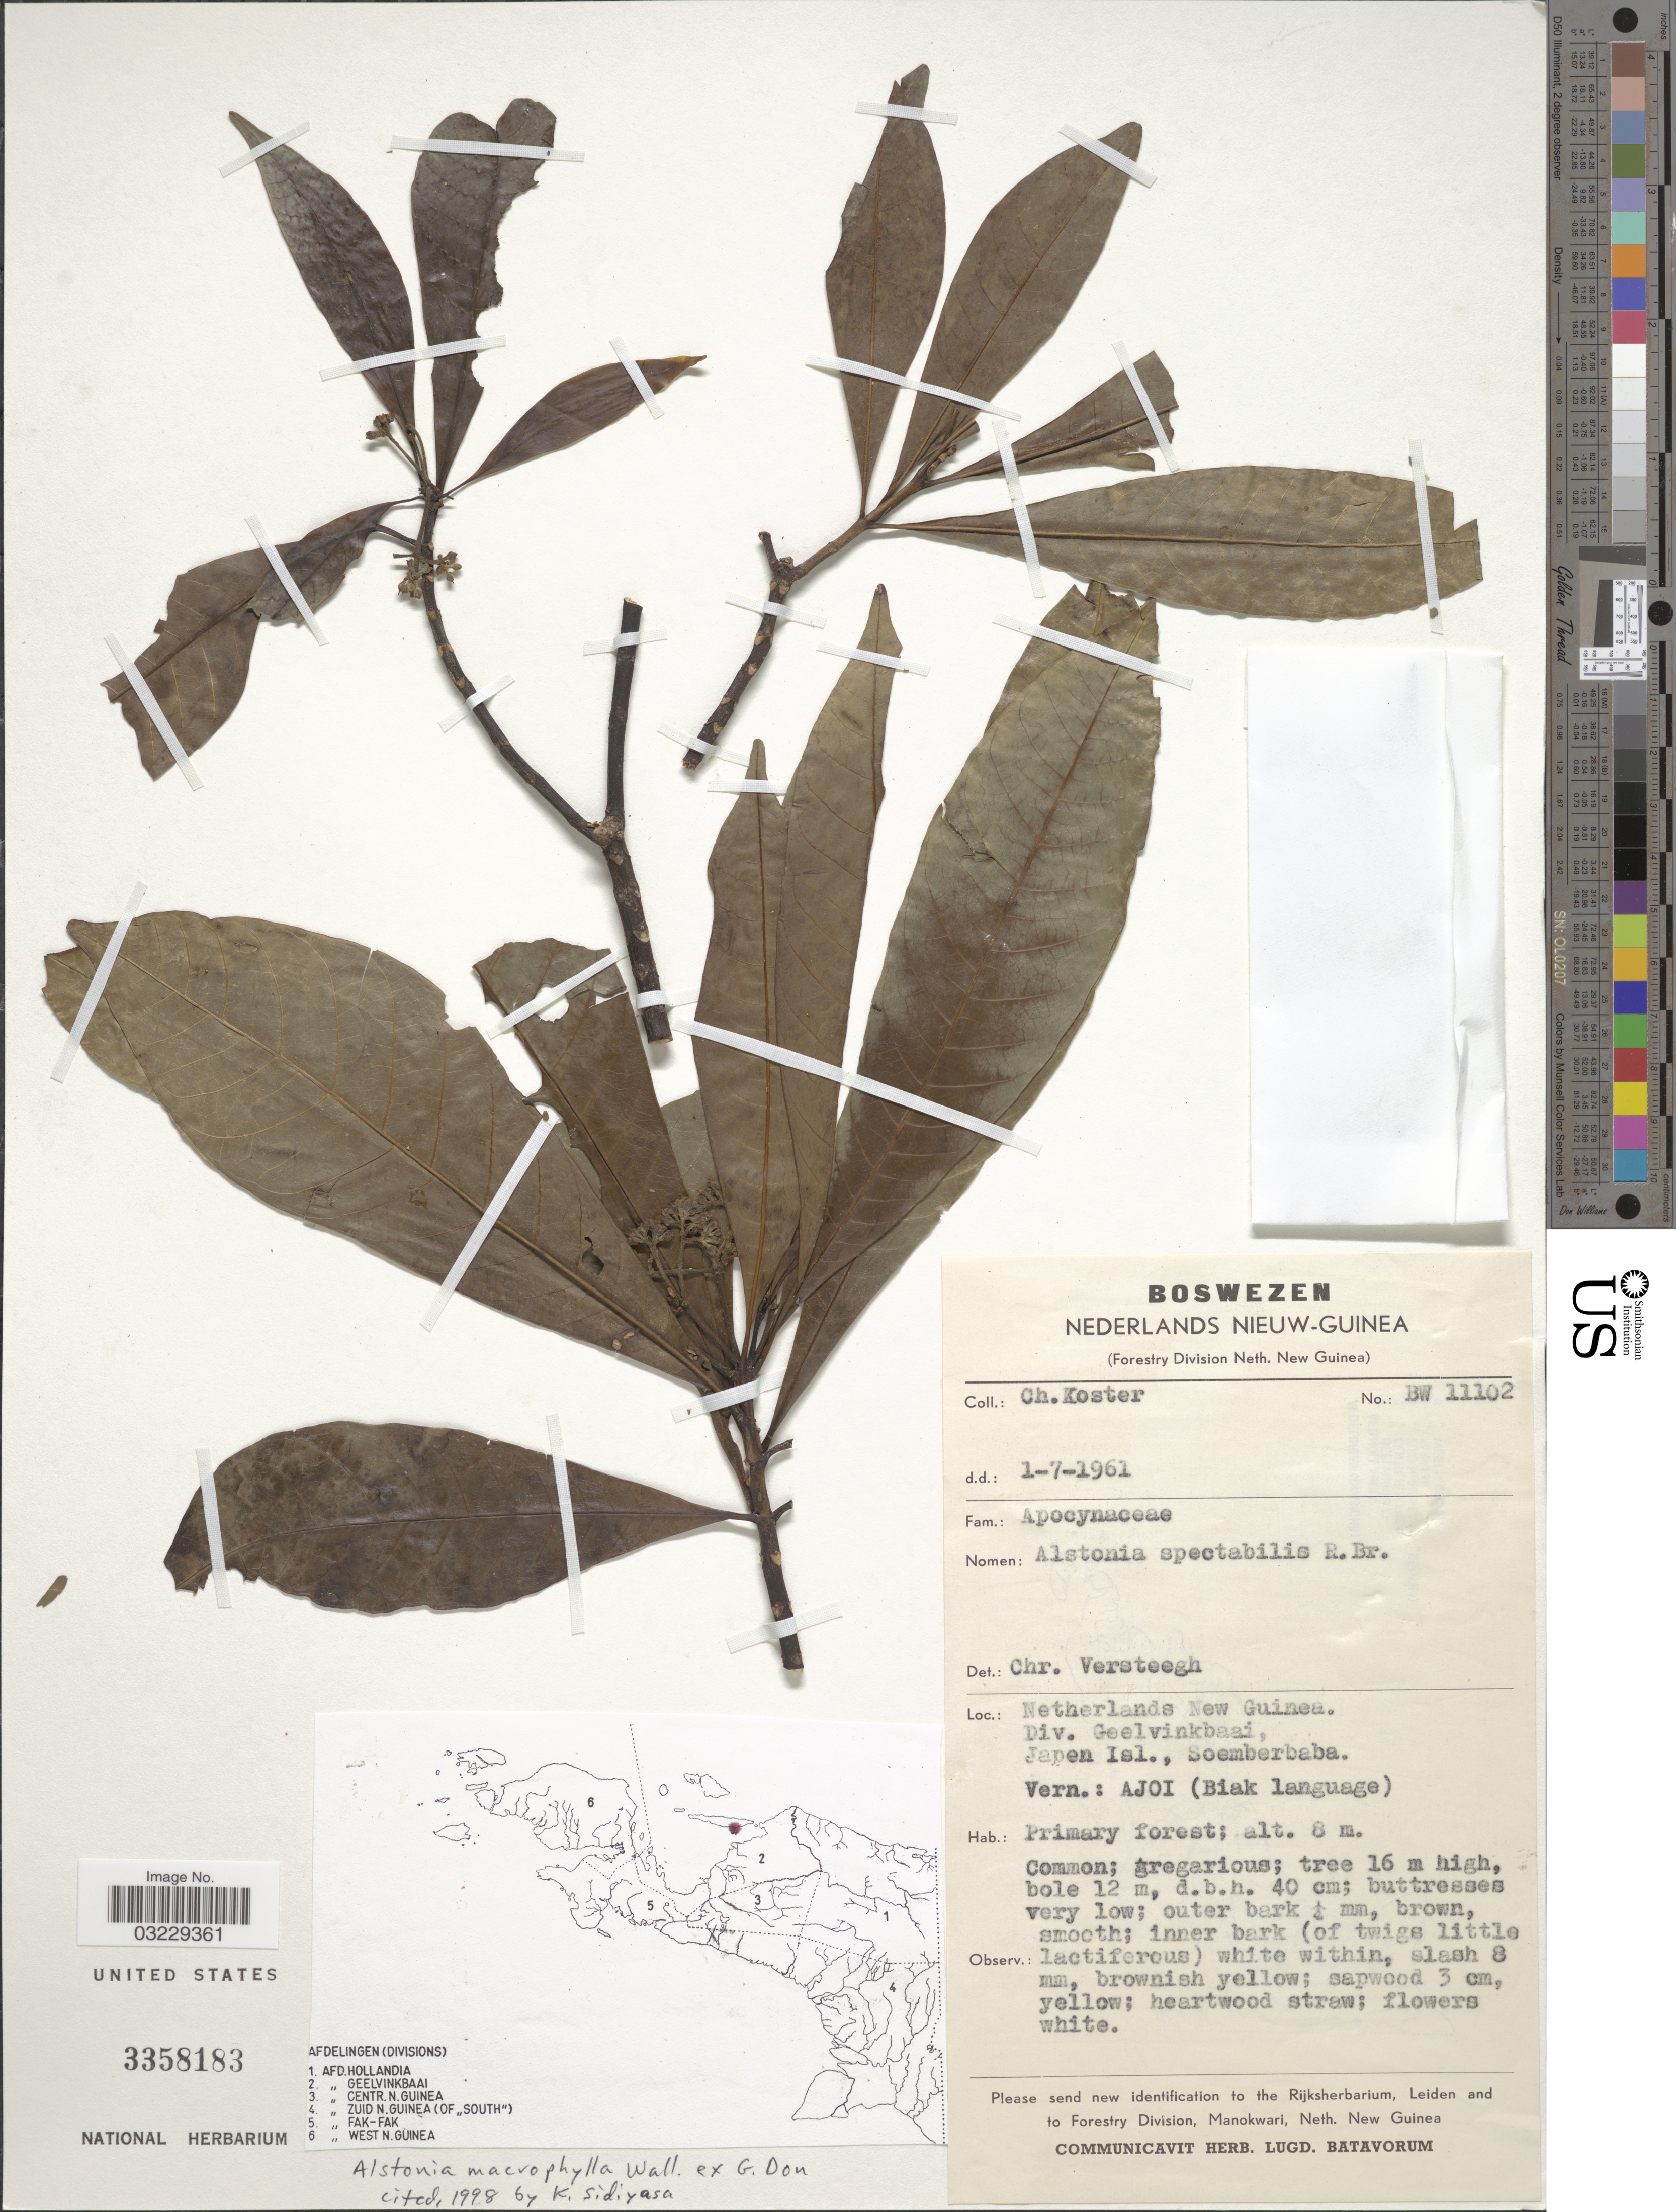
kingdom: Plantae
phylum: Tracheophyta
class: Magnoliopsida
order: Gentianales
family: Apocynaceae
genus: Alstonia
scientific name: Alstonia macrophylla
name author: Wall. ex G. Don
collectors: C. Koster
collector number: BW11102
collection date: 1961-07-01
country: Indonesia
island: New Guinea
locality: Netherlands New Guinea. Div. Geelvinkbaai, Japen Isl., Soemberbaba.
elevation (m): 8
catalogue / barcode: US 3358183